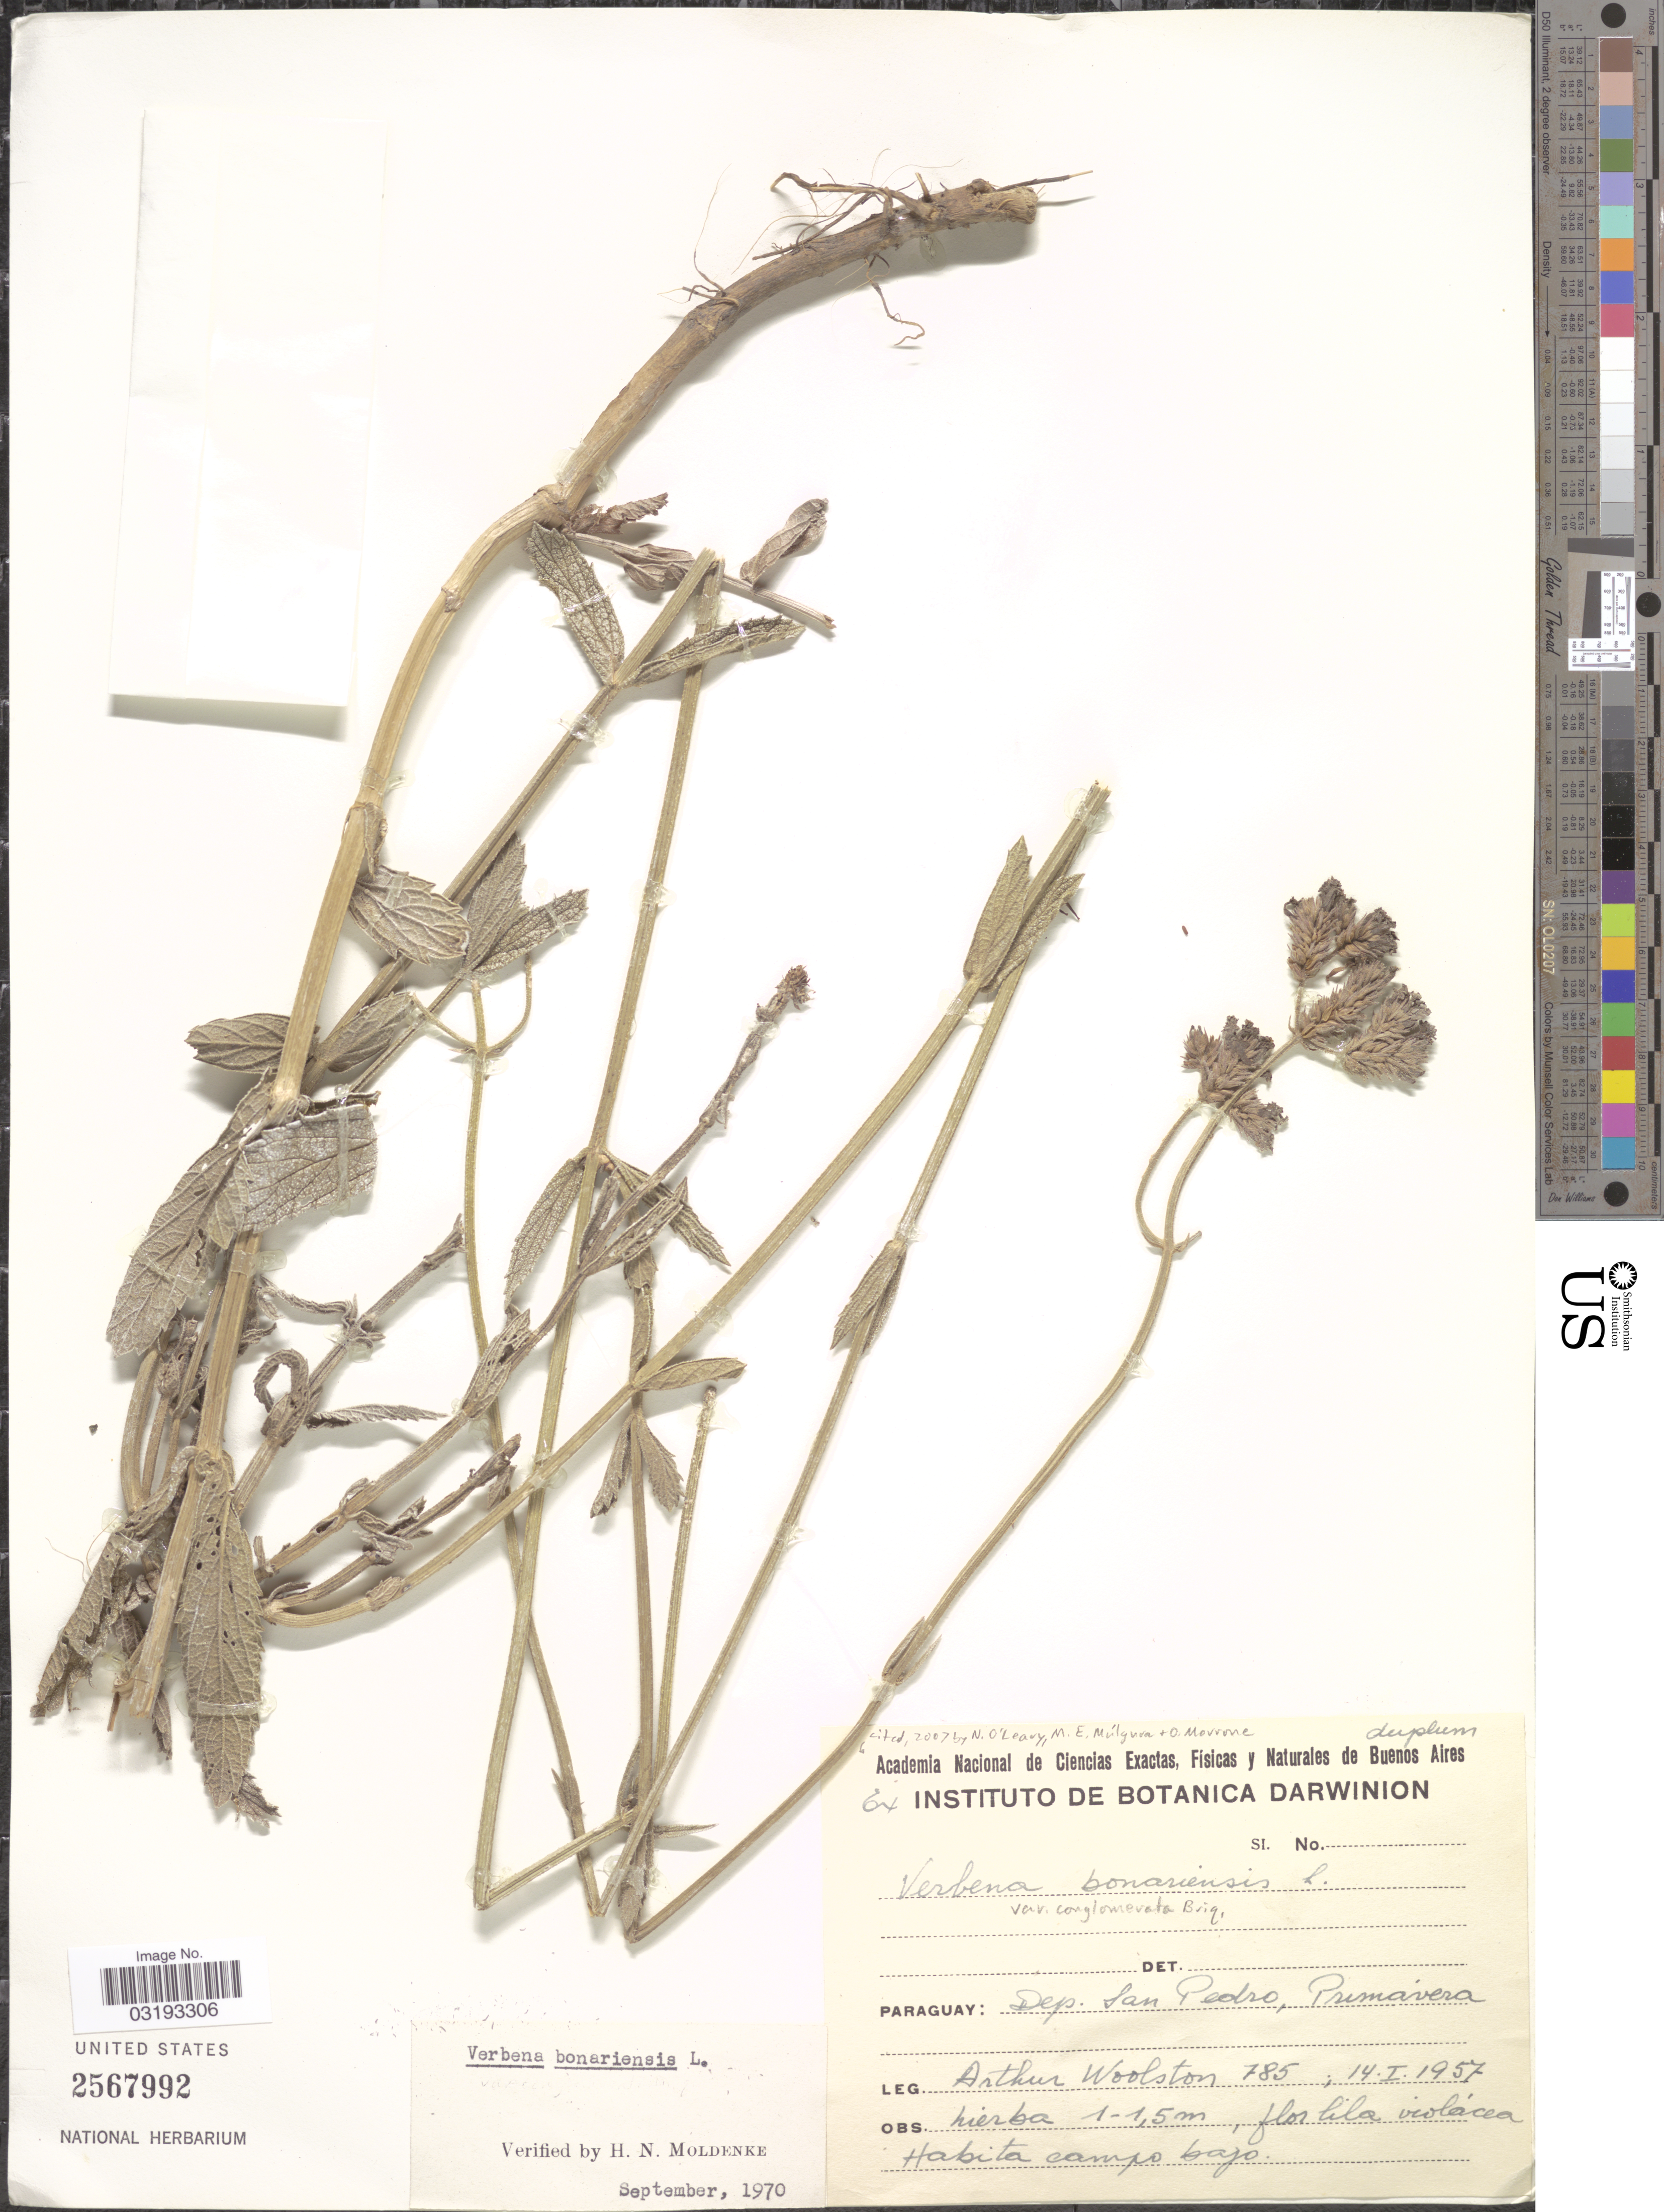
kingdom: Plantae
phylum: Tracheophyta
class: Magnoliopsida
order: Lamiales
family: Verbenaceae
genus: Verbena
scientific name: Verbena bonariensis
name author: L.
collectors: A. L. Woolston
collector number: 785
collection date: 1957-01-14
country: Paraguay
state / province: San Pedro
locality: Dep. San Pedro, Primávera.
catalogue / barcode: US 2567992